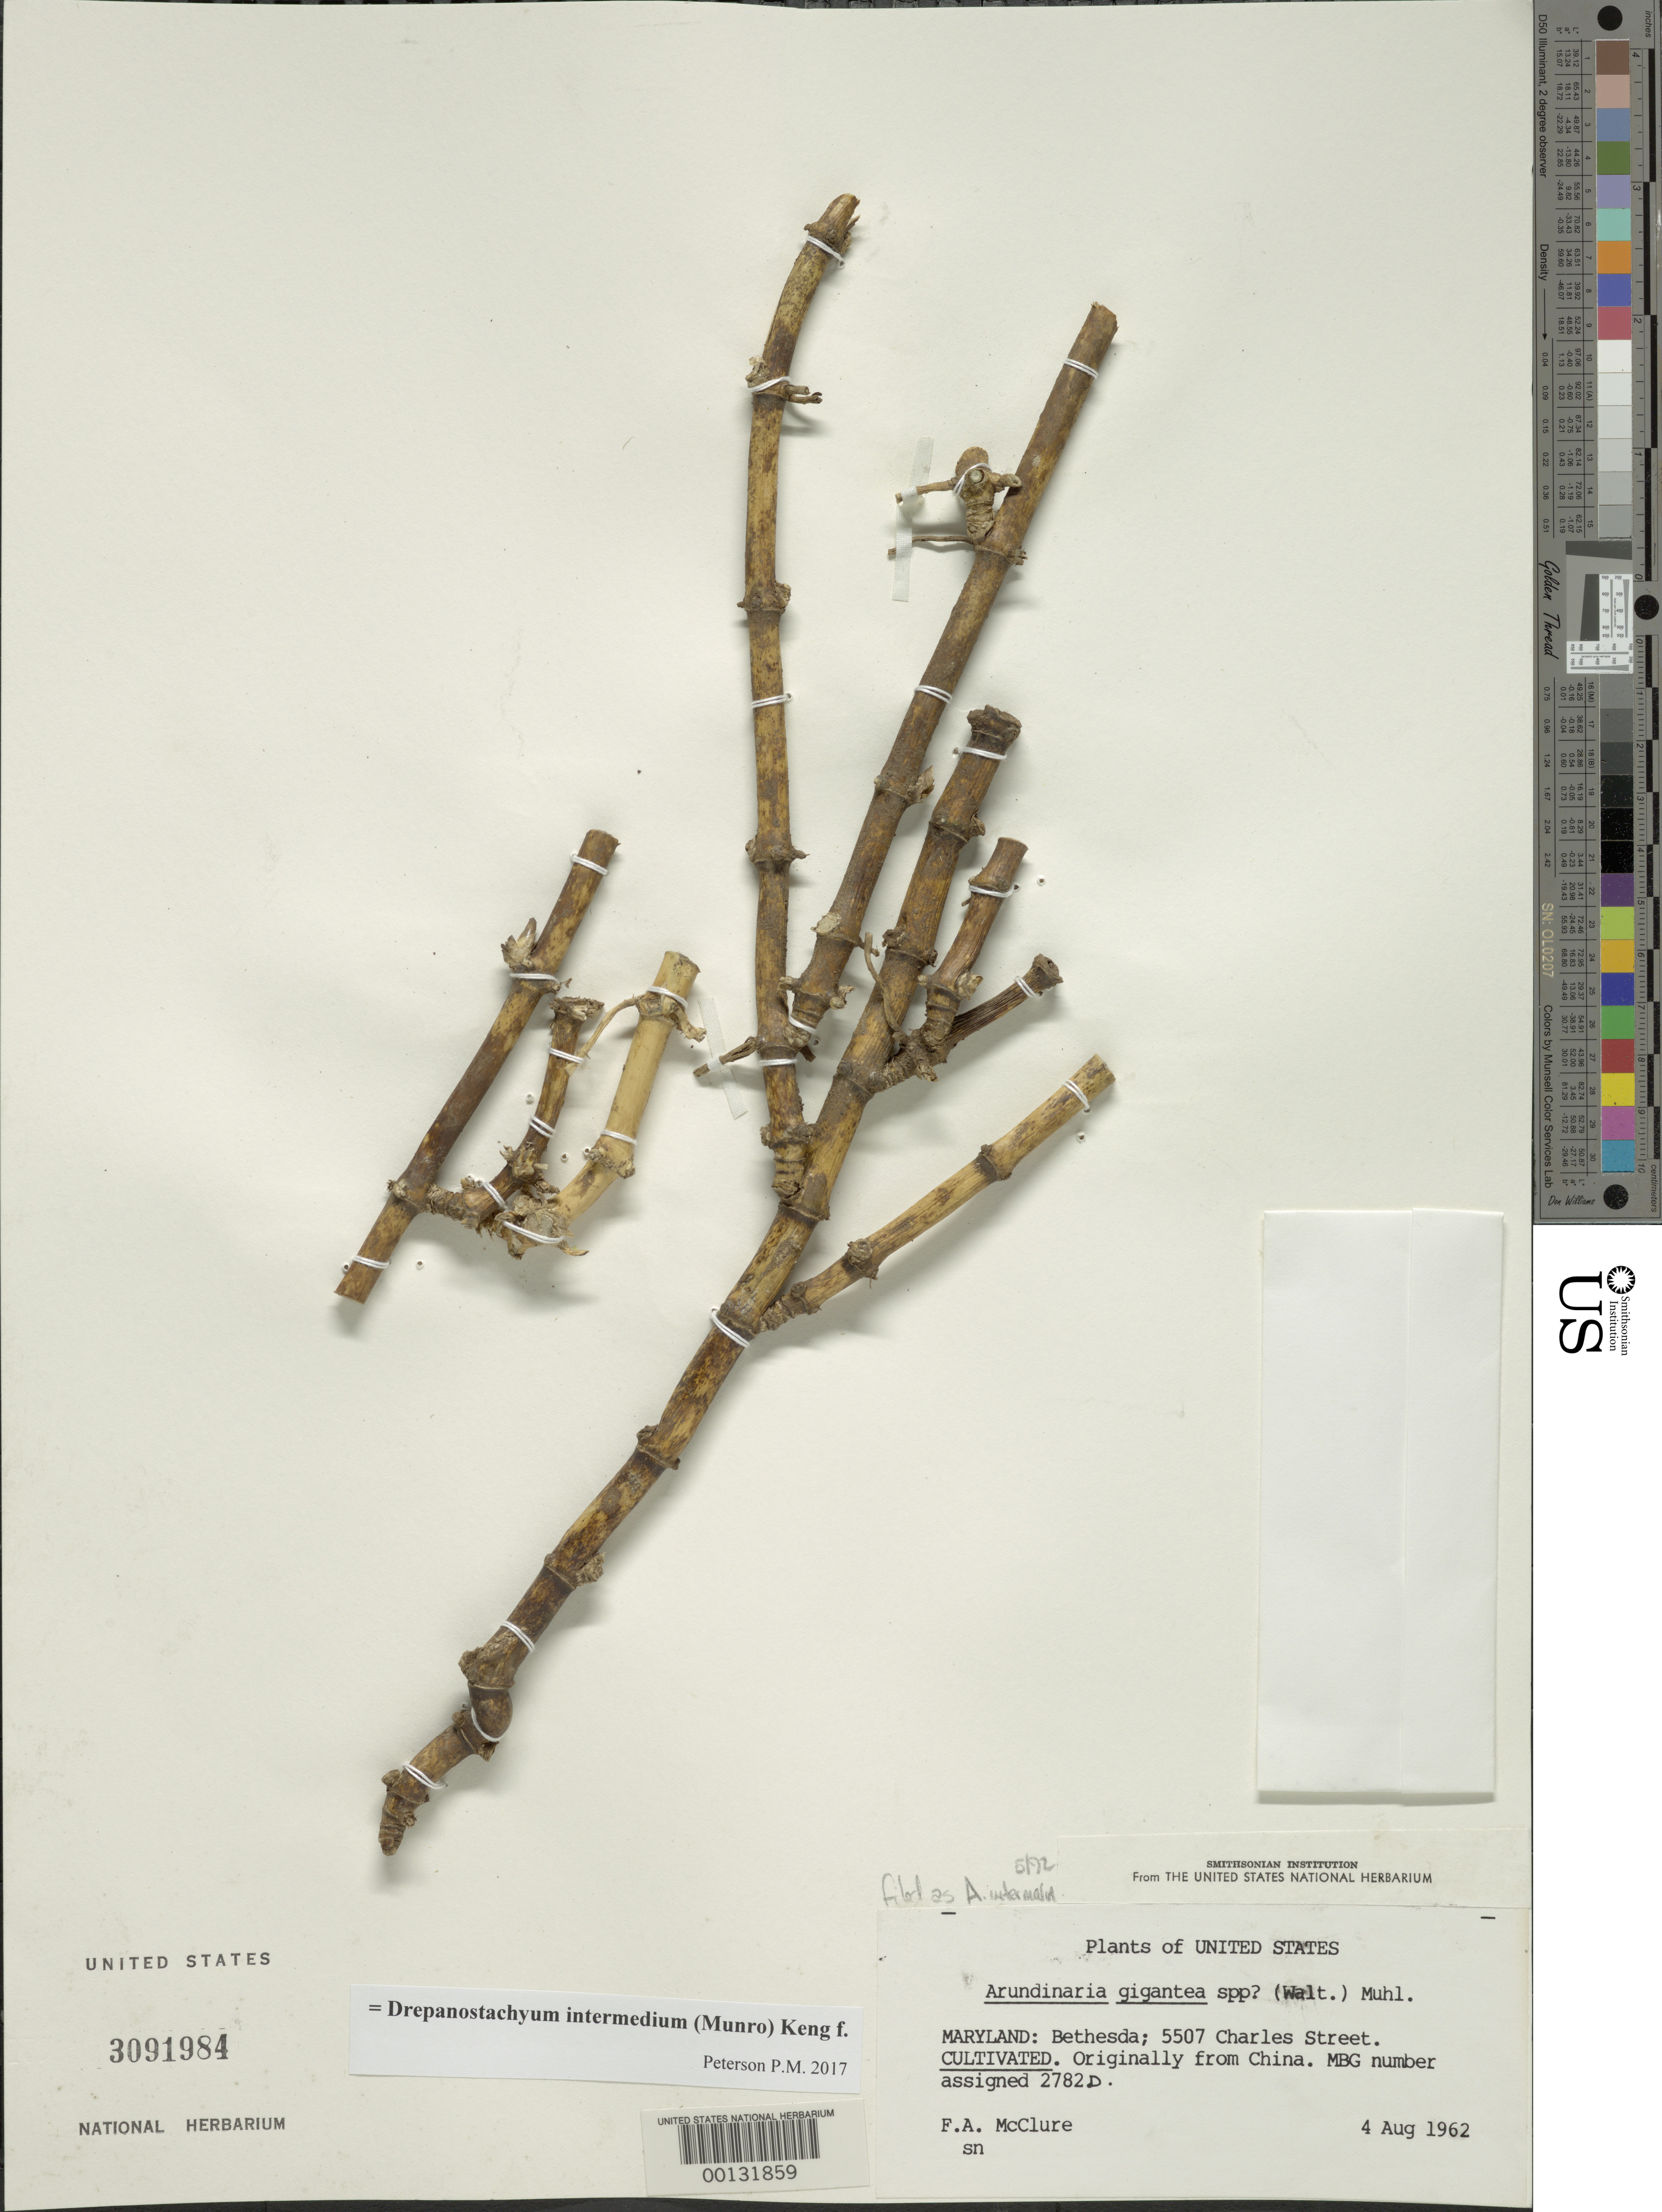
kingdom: Plantae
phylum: Tracheophyta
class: Liliopsida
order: Poales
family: Poaceae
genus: Drepanostachyum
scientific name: Drepanostachyum intermedium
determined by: Poaceae Reorganization Project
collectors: F. A. McClure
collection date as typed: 04 Aug 1961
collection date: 1961-08-04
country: United States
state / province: Maryland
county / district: Montgomery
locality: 5507 Charles Street, Bethesda (McClure's garden)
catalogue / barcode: US 3091984